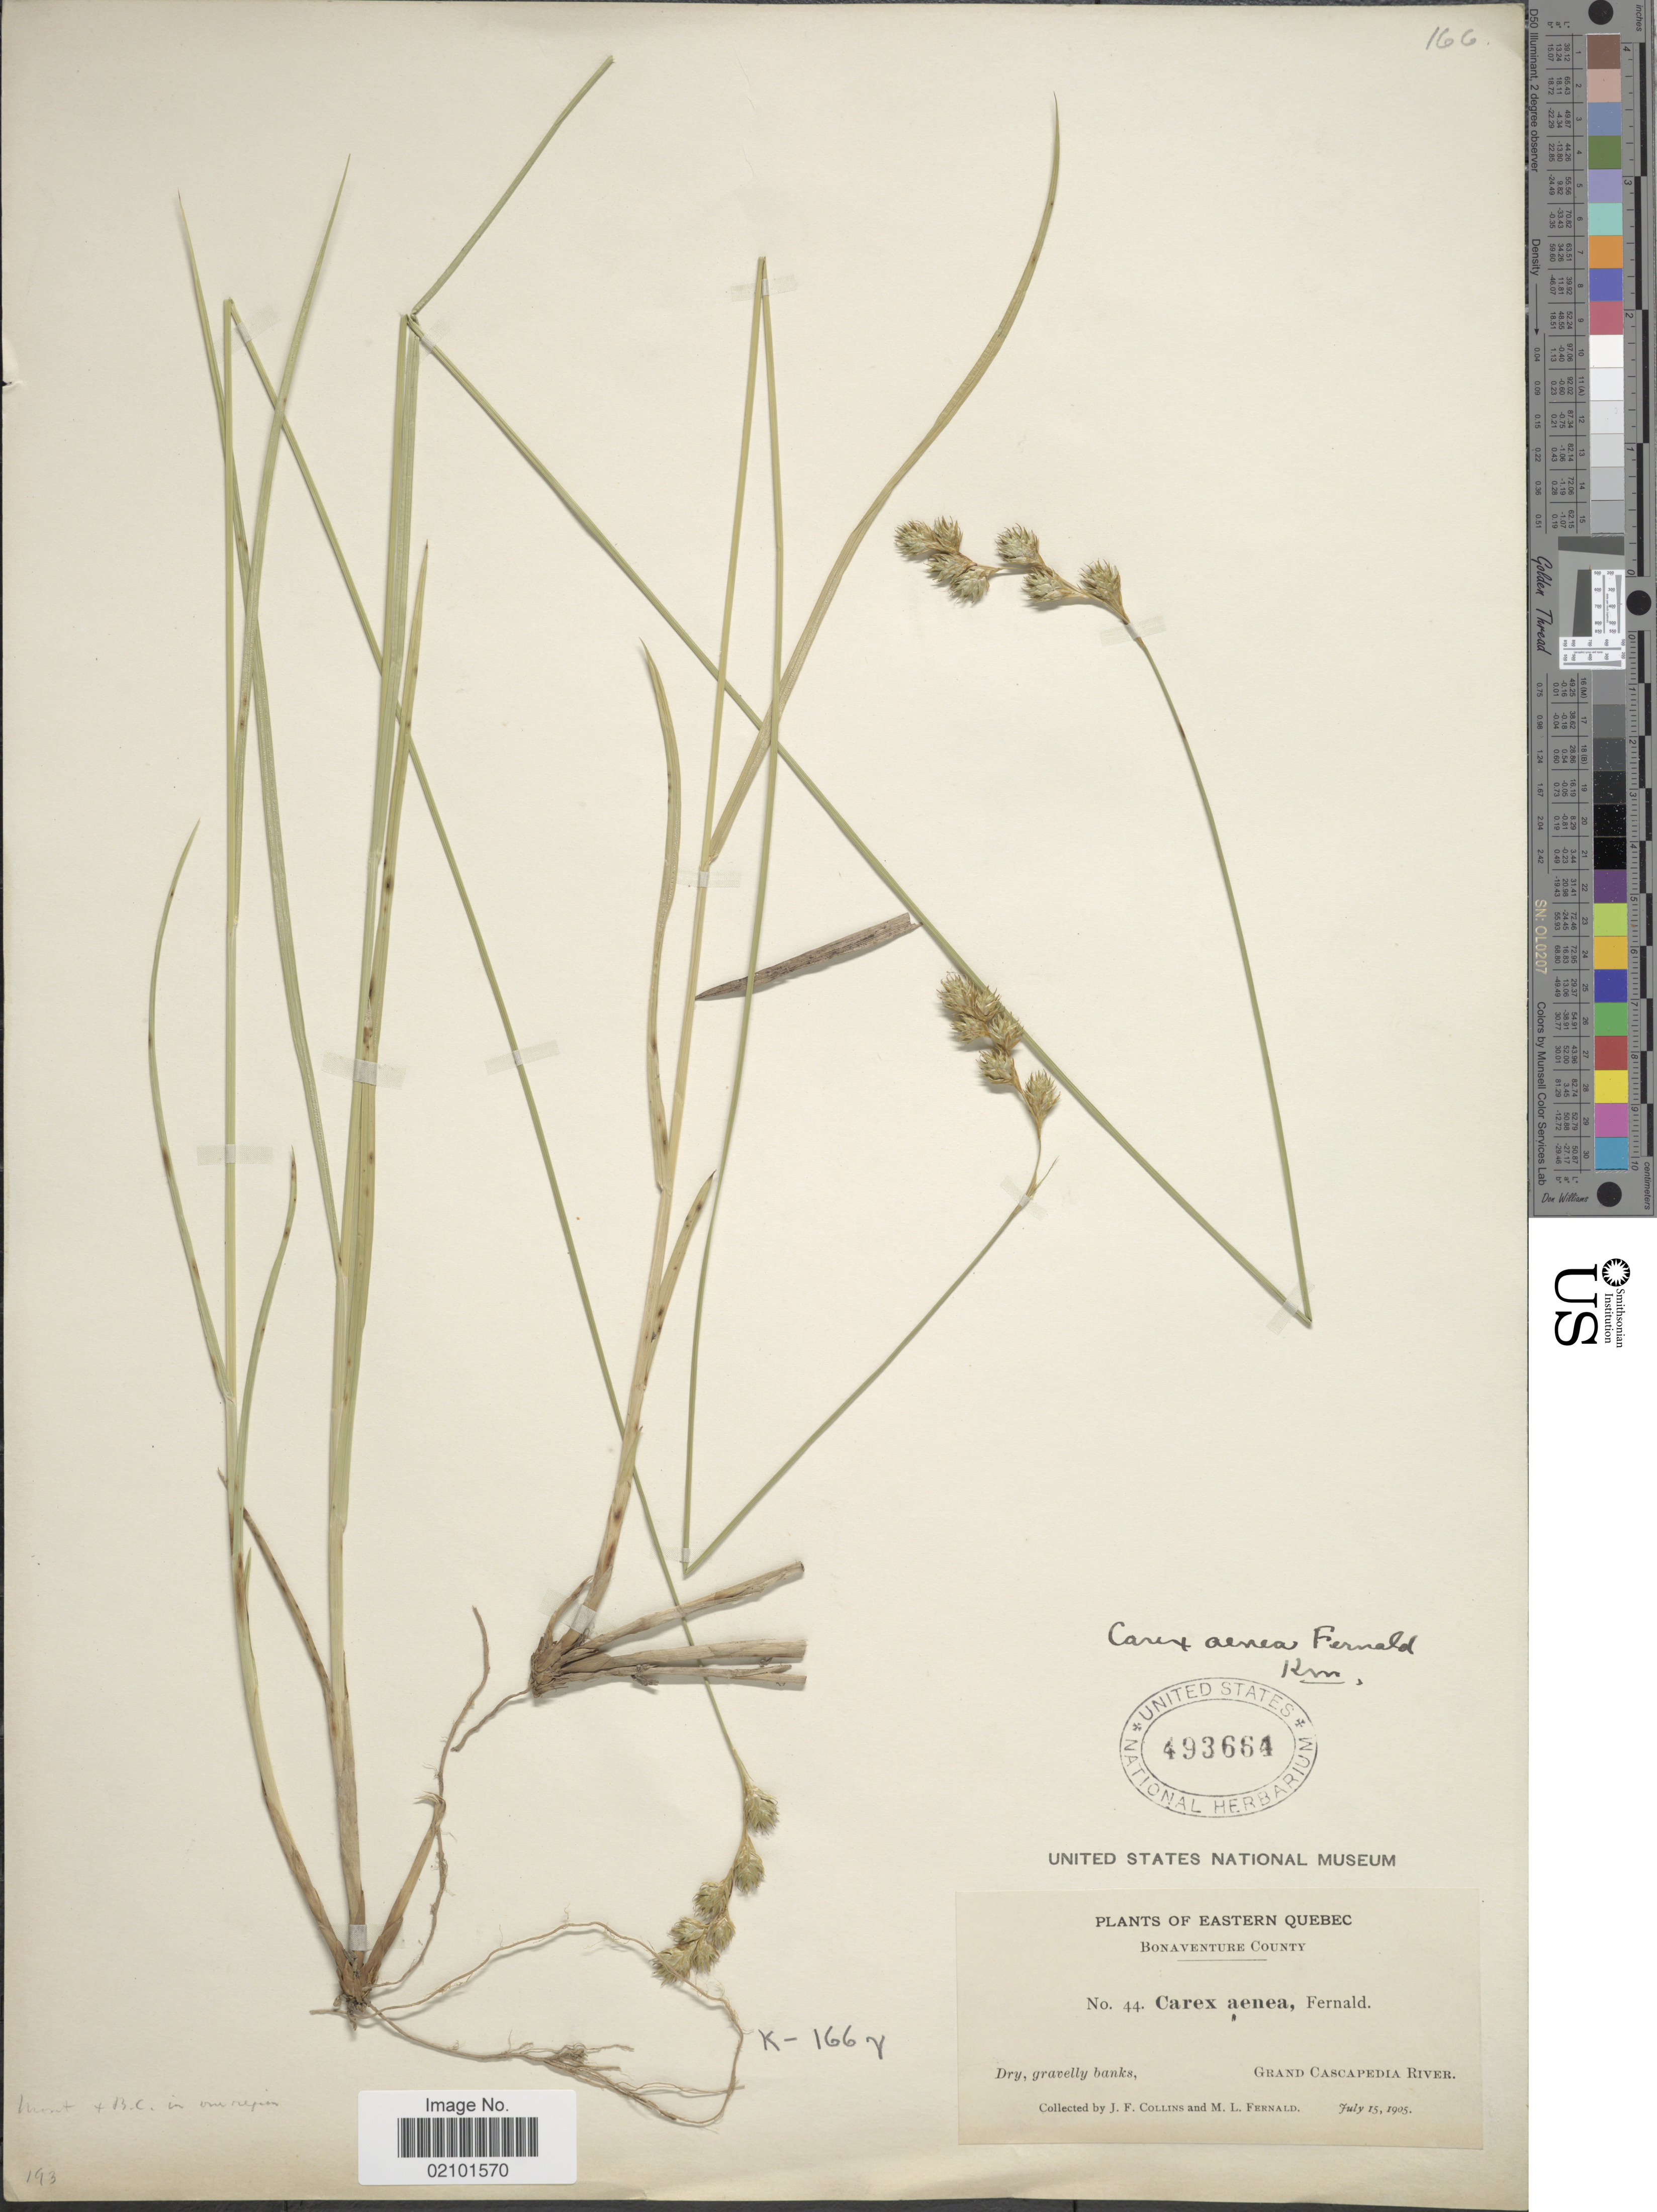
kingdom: Plantae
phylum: Tracheophyta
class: Liliopsida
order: Poales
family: Cyperaceae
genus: Carex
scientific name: Carex foenea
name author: Willd.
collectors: J. Collins & M. L. Fernald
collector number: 44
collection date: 1905-07-15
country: Canada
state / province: Quebec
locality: Eastern Quebec. Grand Cascapedla River, Bonaventure County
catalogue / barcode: US 493664